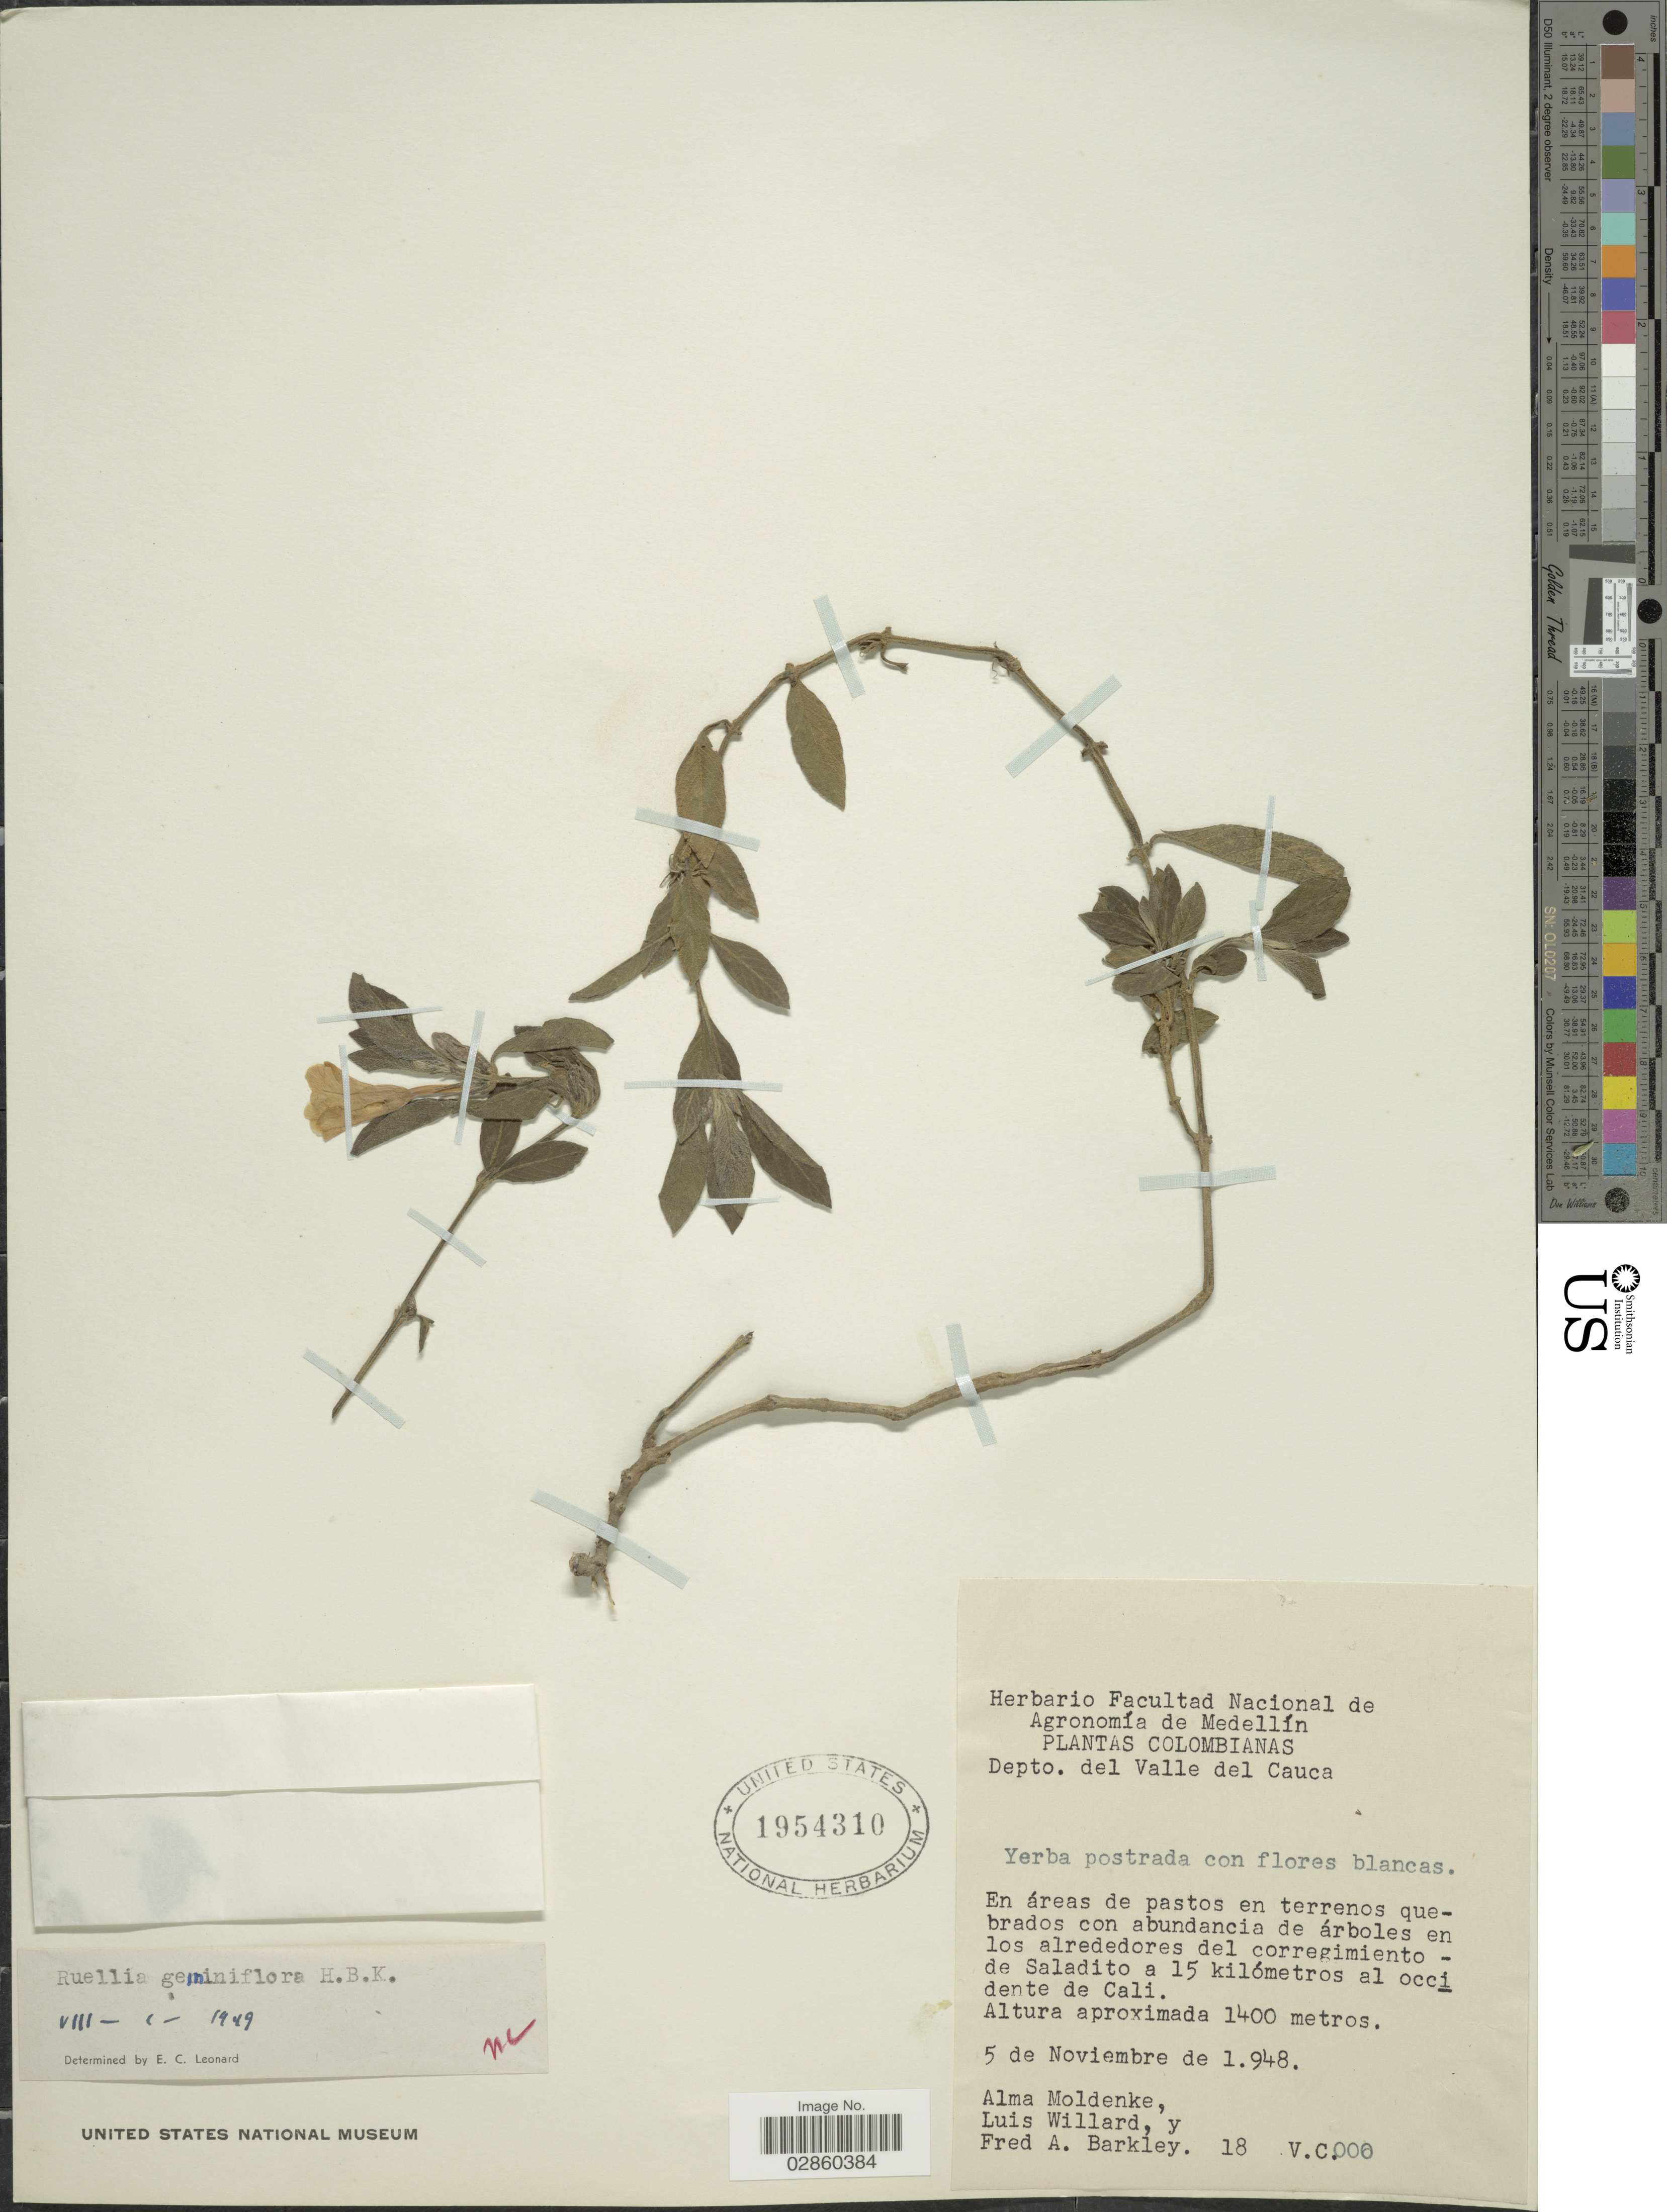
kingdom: Plantae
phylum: Tracheophyta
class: Magnoliopsida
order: Lamiales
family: Acanthaceae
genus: Ruellia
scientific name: Ruellia geminiflora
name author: Kunth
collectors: A. L. Moldenke, L. Willard & F. A. Barkley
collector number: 18VC000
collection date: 1948-11-05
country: Colombia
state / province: Cauca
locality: Depto. del Valle del Cauca. En áreas de pastos en terrenos quebrados con abundancia de árboles en los alrededores del corregimiento - de Saladita a 15 kilómetros al occidente de Cali.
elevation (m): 1400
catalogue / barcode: US 1954310